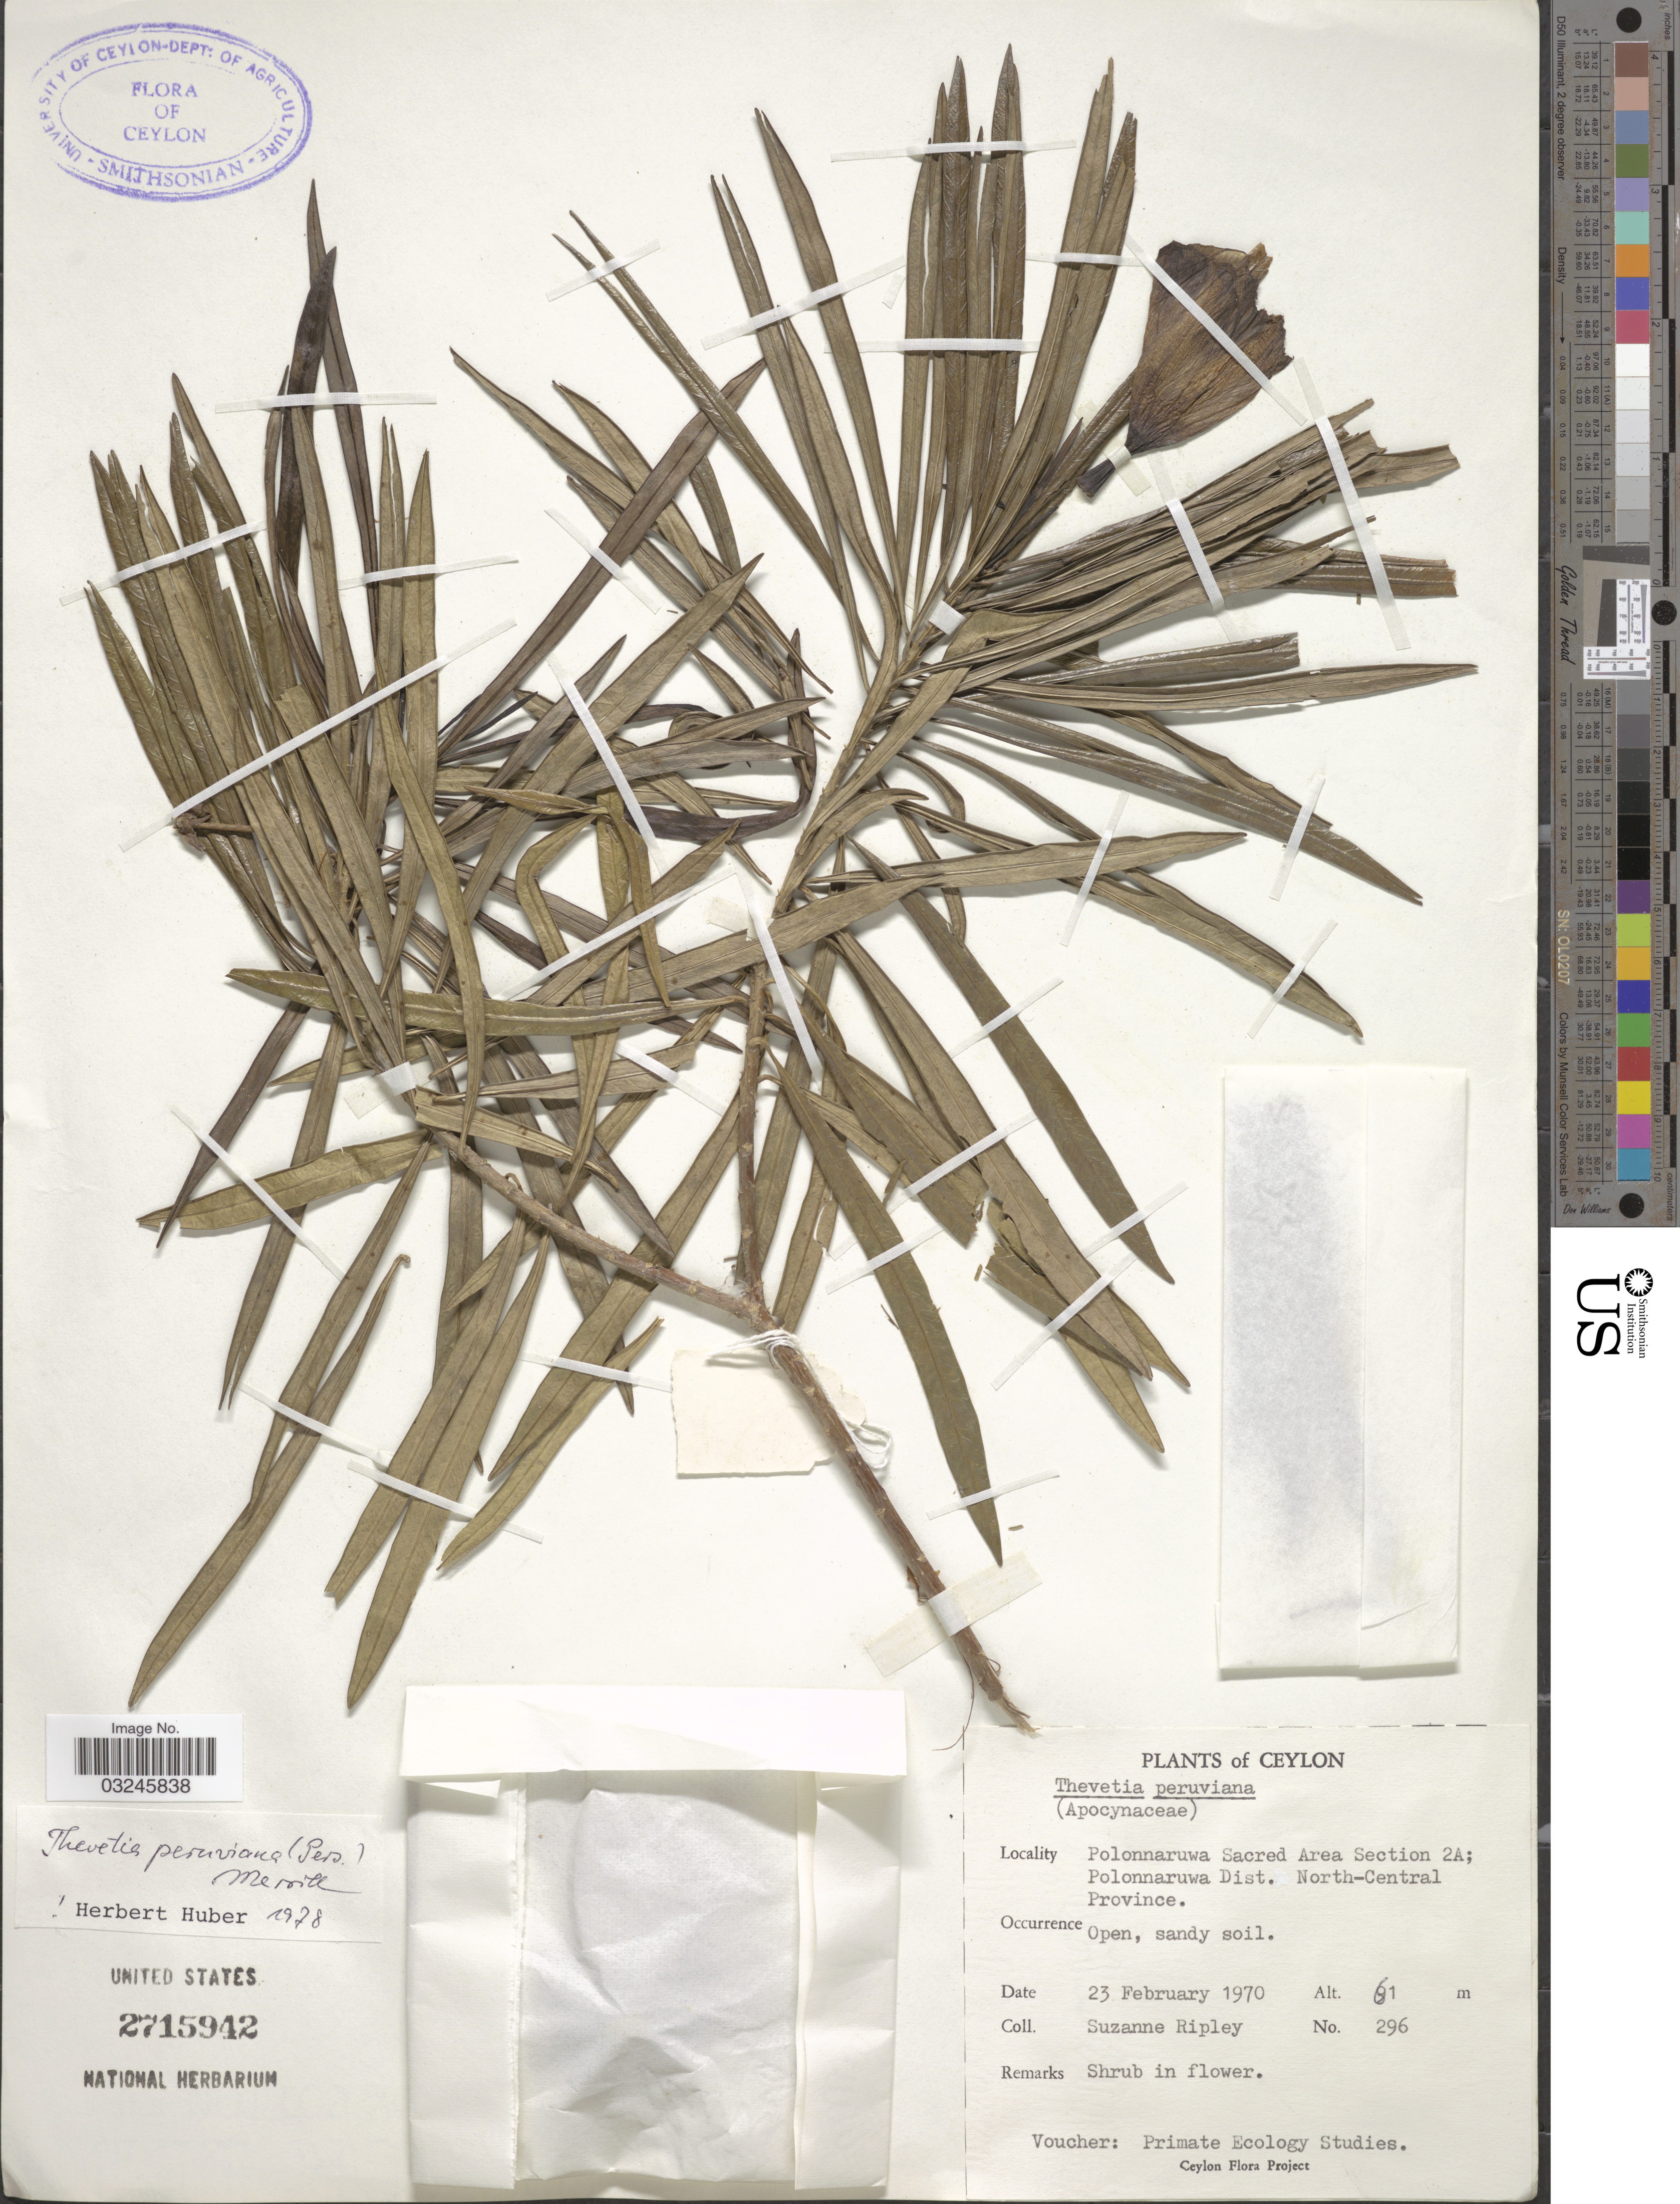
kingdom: Plantae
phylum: Tracheophyta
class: Magnoliopsida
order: Gentianales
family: Apocynaceae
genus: Thevetia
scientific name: Thevetia peruviana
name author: (Pers.) K. Schum.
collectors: S. Ripley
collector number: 296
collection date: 1970-02-23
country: Sri Lanka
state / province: North Central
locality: Ceylon, Polonnaruwa Sacred Area Section 2A; Polonnaruwa Dist. North-Central Province.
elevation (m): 61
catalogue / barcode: US 2715942